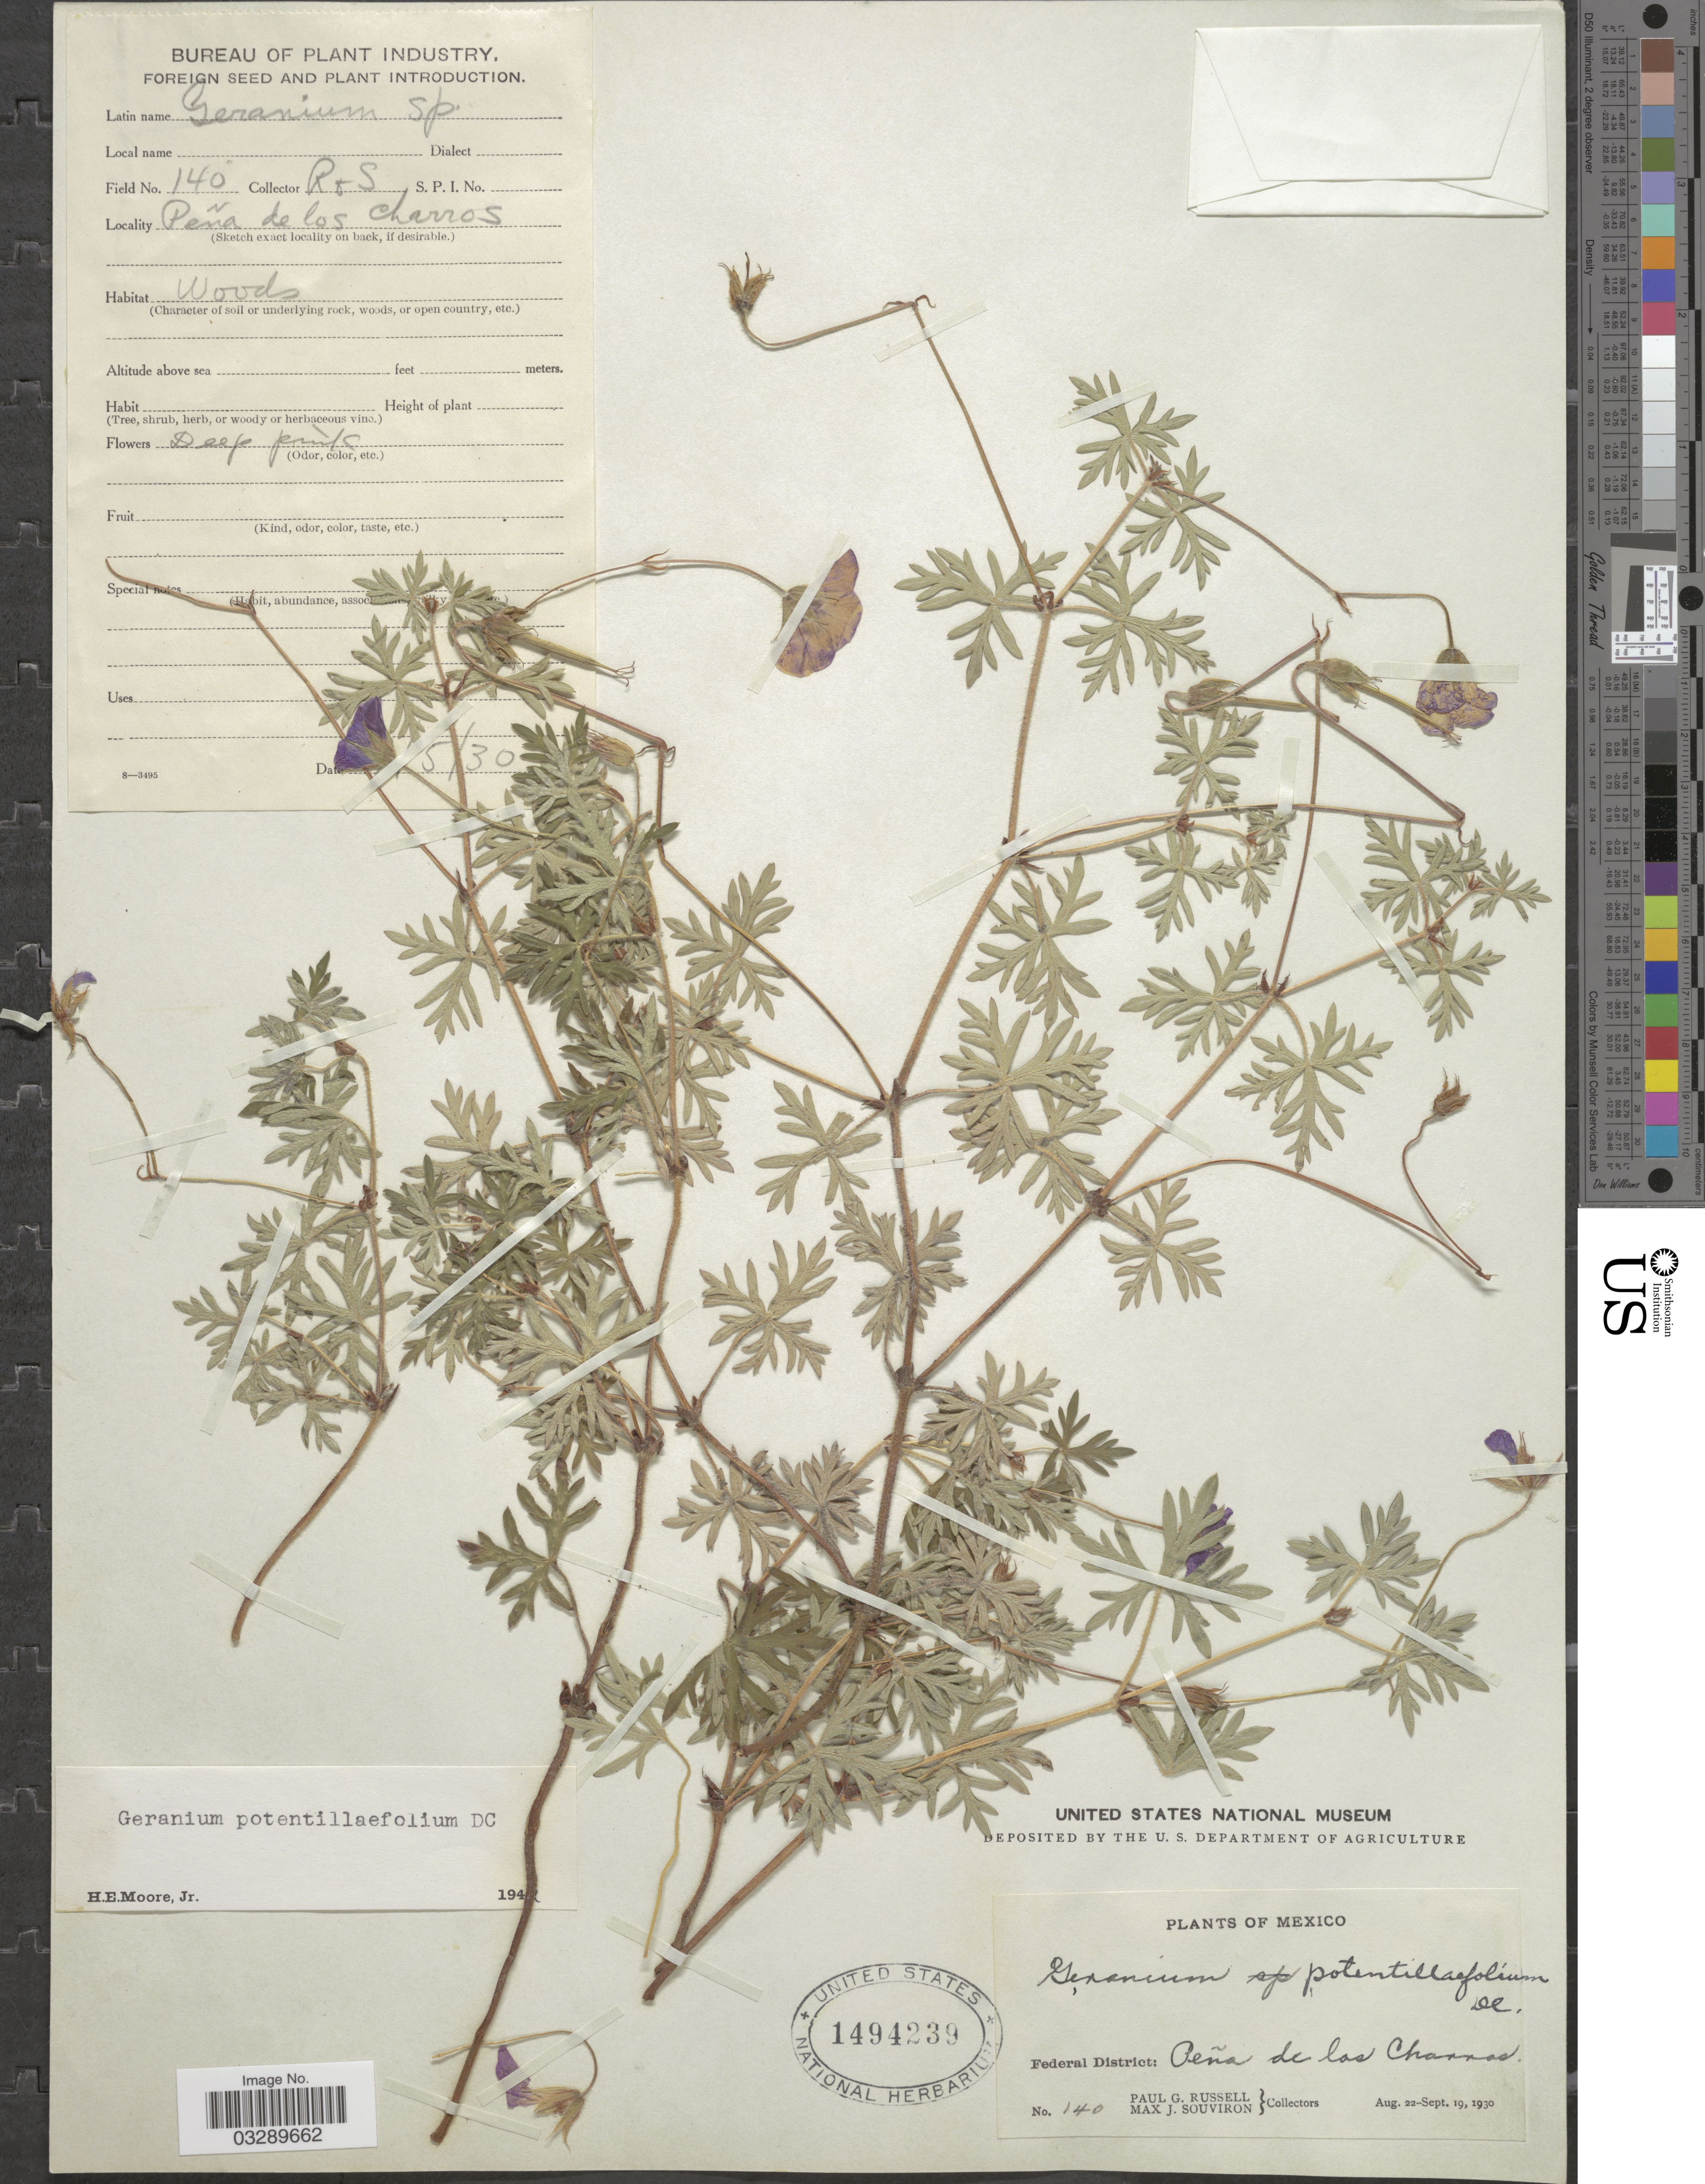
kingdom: Plantae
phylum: Tracheophyta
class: Magnoliopsida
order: Geraniales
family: Geraniaceae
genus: Geranium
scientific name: Geranium pontentillifolium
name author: DC.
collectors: P. G. Russell & M. J. Souviron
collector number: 140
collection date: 1930-08-22/1930-09-19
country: Mexico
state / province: Distrito Federal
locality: Federal District: Peña de los Charros.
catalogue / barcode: US 1494239